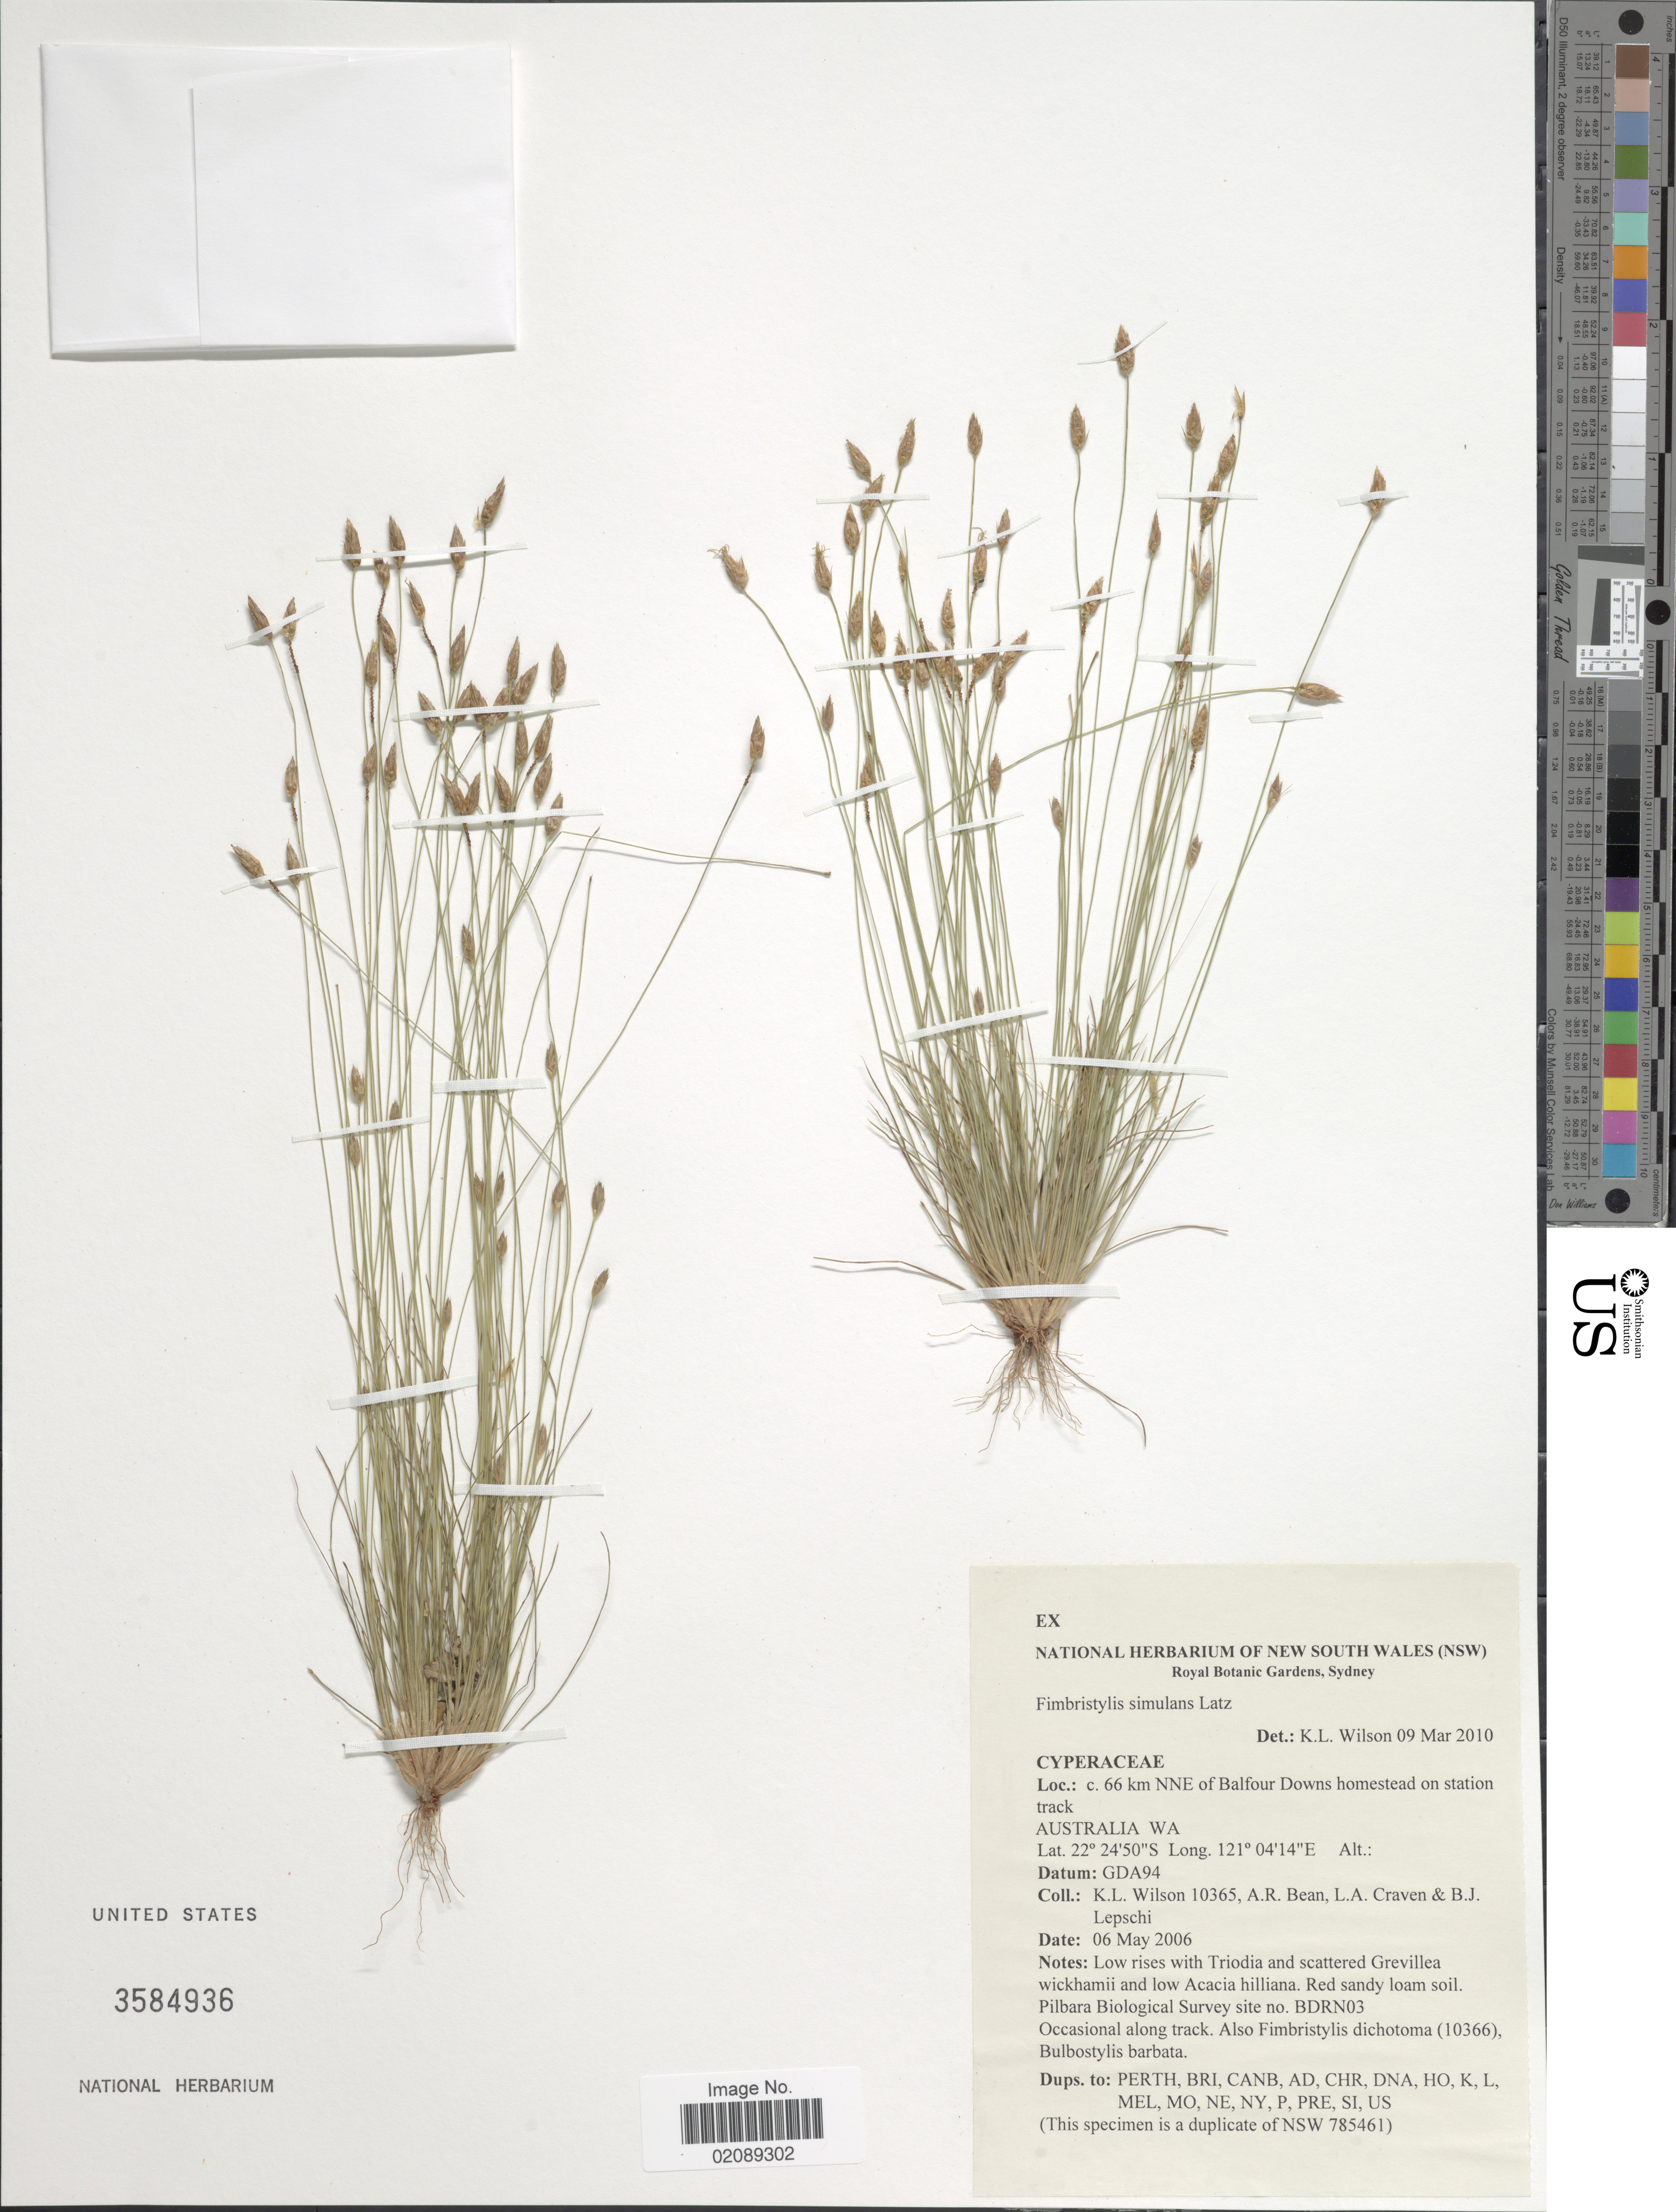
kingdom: Plantae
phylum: Tracheophyta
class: Liliopsida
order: Poales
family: Cyperaceae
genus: Fimbristylis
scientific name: Fimbristylis simulans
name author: Latz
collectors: K. L. Wilson, A. R. Bean, L. A. Craven & B. Lepschi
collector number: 10365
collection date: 2006-05-06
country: Australia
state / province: Western Australia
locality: C. 66 km NNE of Balfour Downs homestead on station track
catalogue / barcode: US 3584936